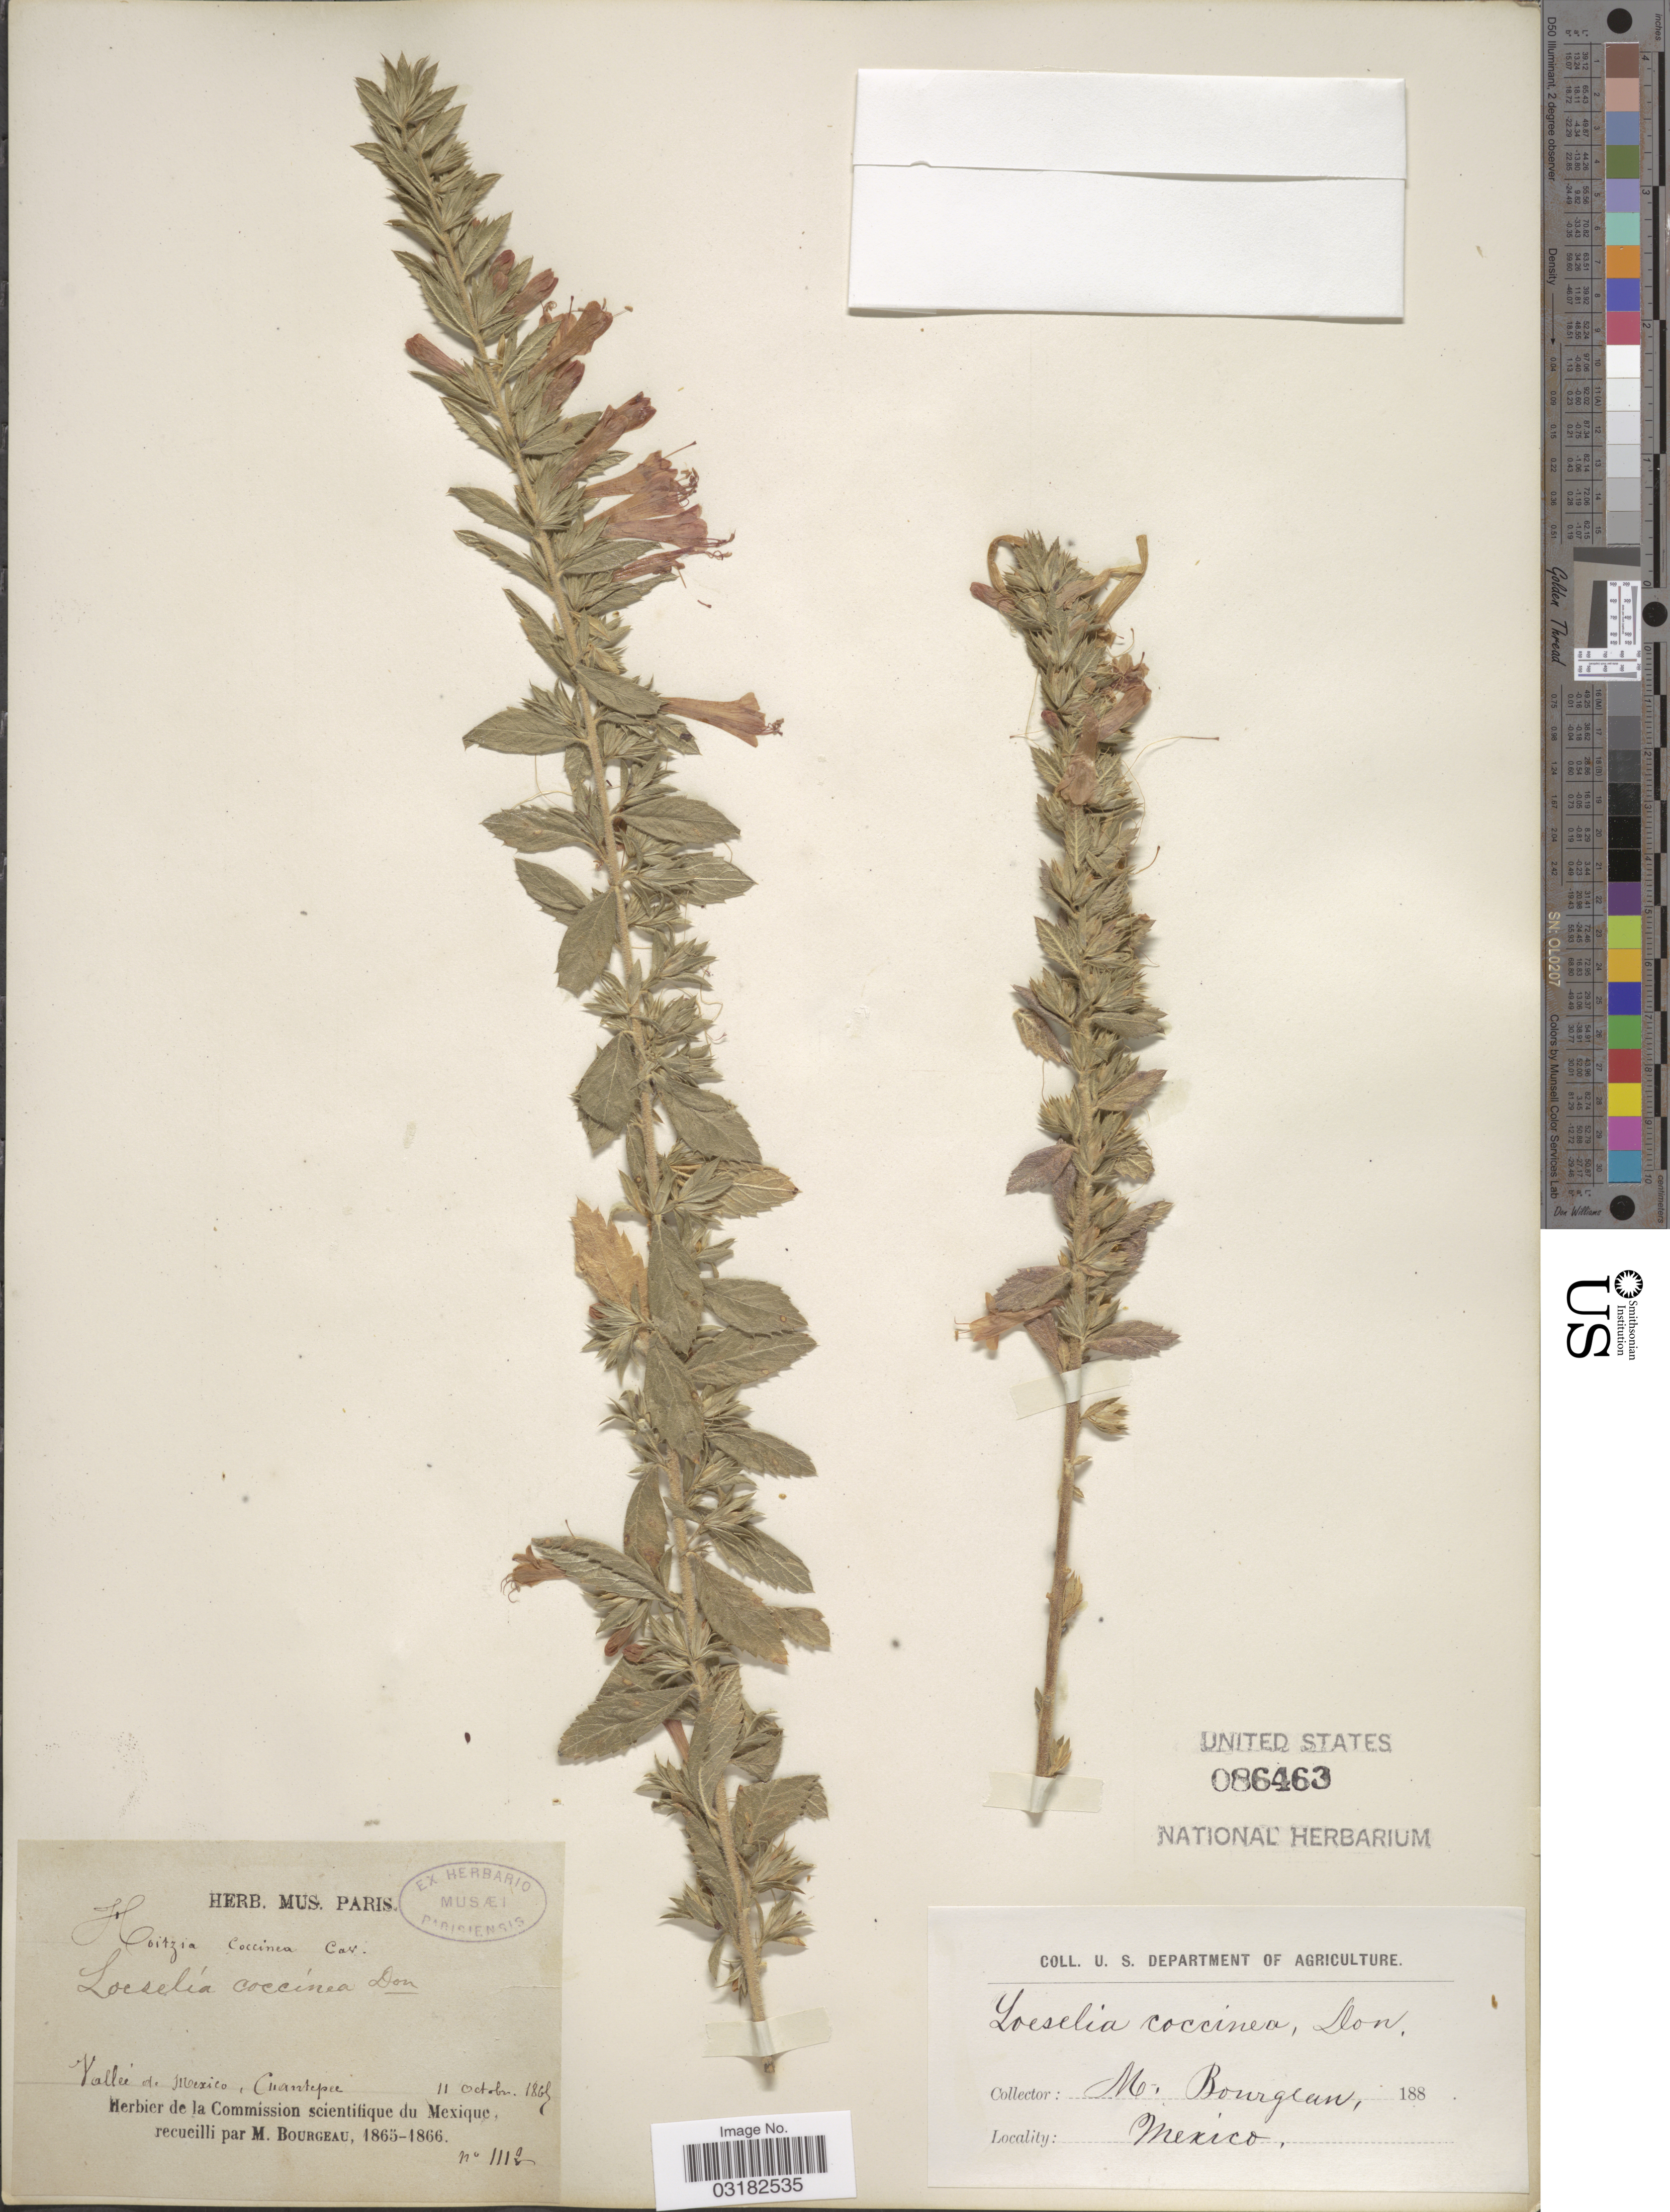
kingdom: Plantae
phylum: Tracheophyta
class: Magnoliopsida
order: Ericales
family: Polemoniaceae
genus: Loeselia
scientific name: Loeselia mexicana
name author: (Lam.) Brand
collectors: M. Bourgeau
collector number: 1112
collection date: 1868-10-11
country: Mexico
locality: Valleé de Mexico, Cuautepec.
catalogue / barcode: US 86463